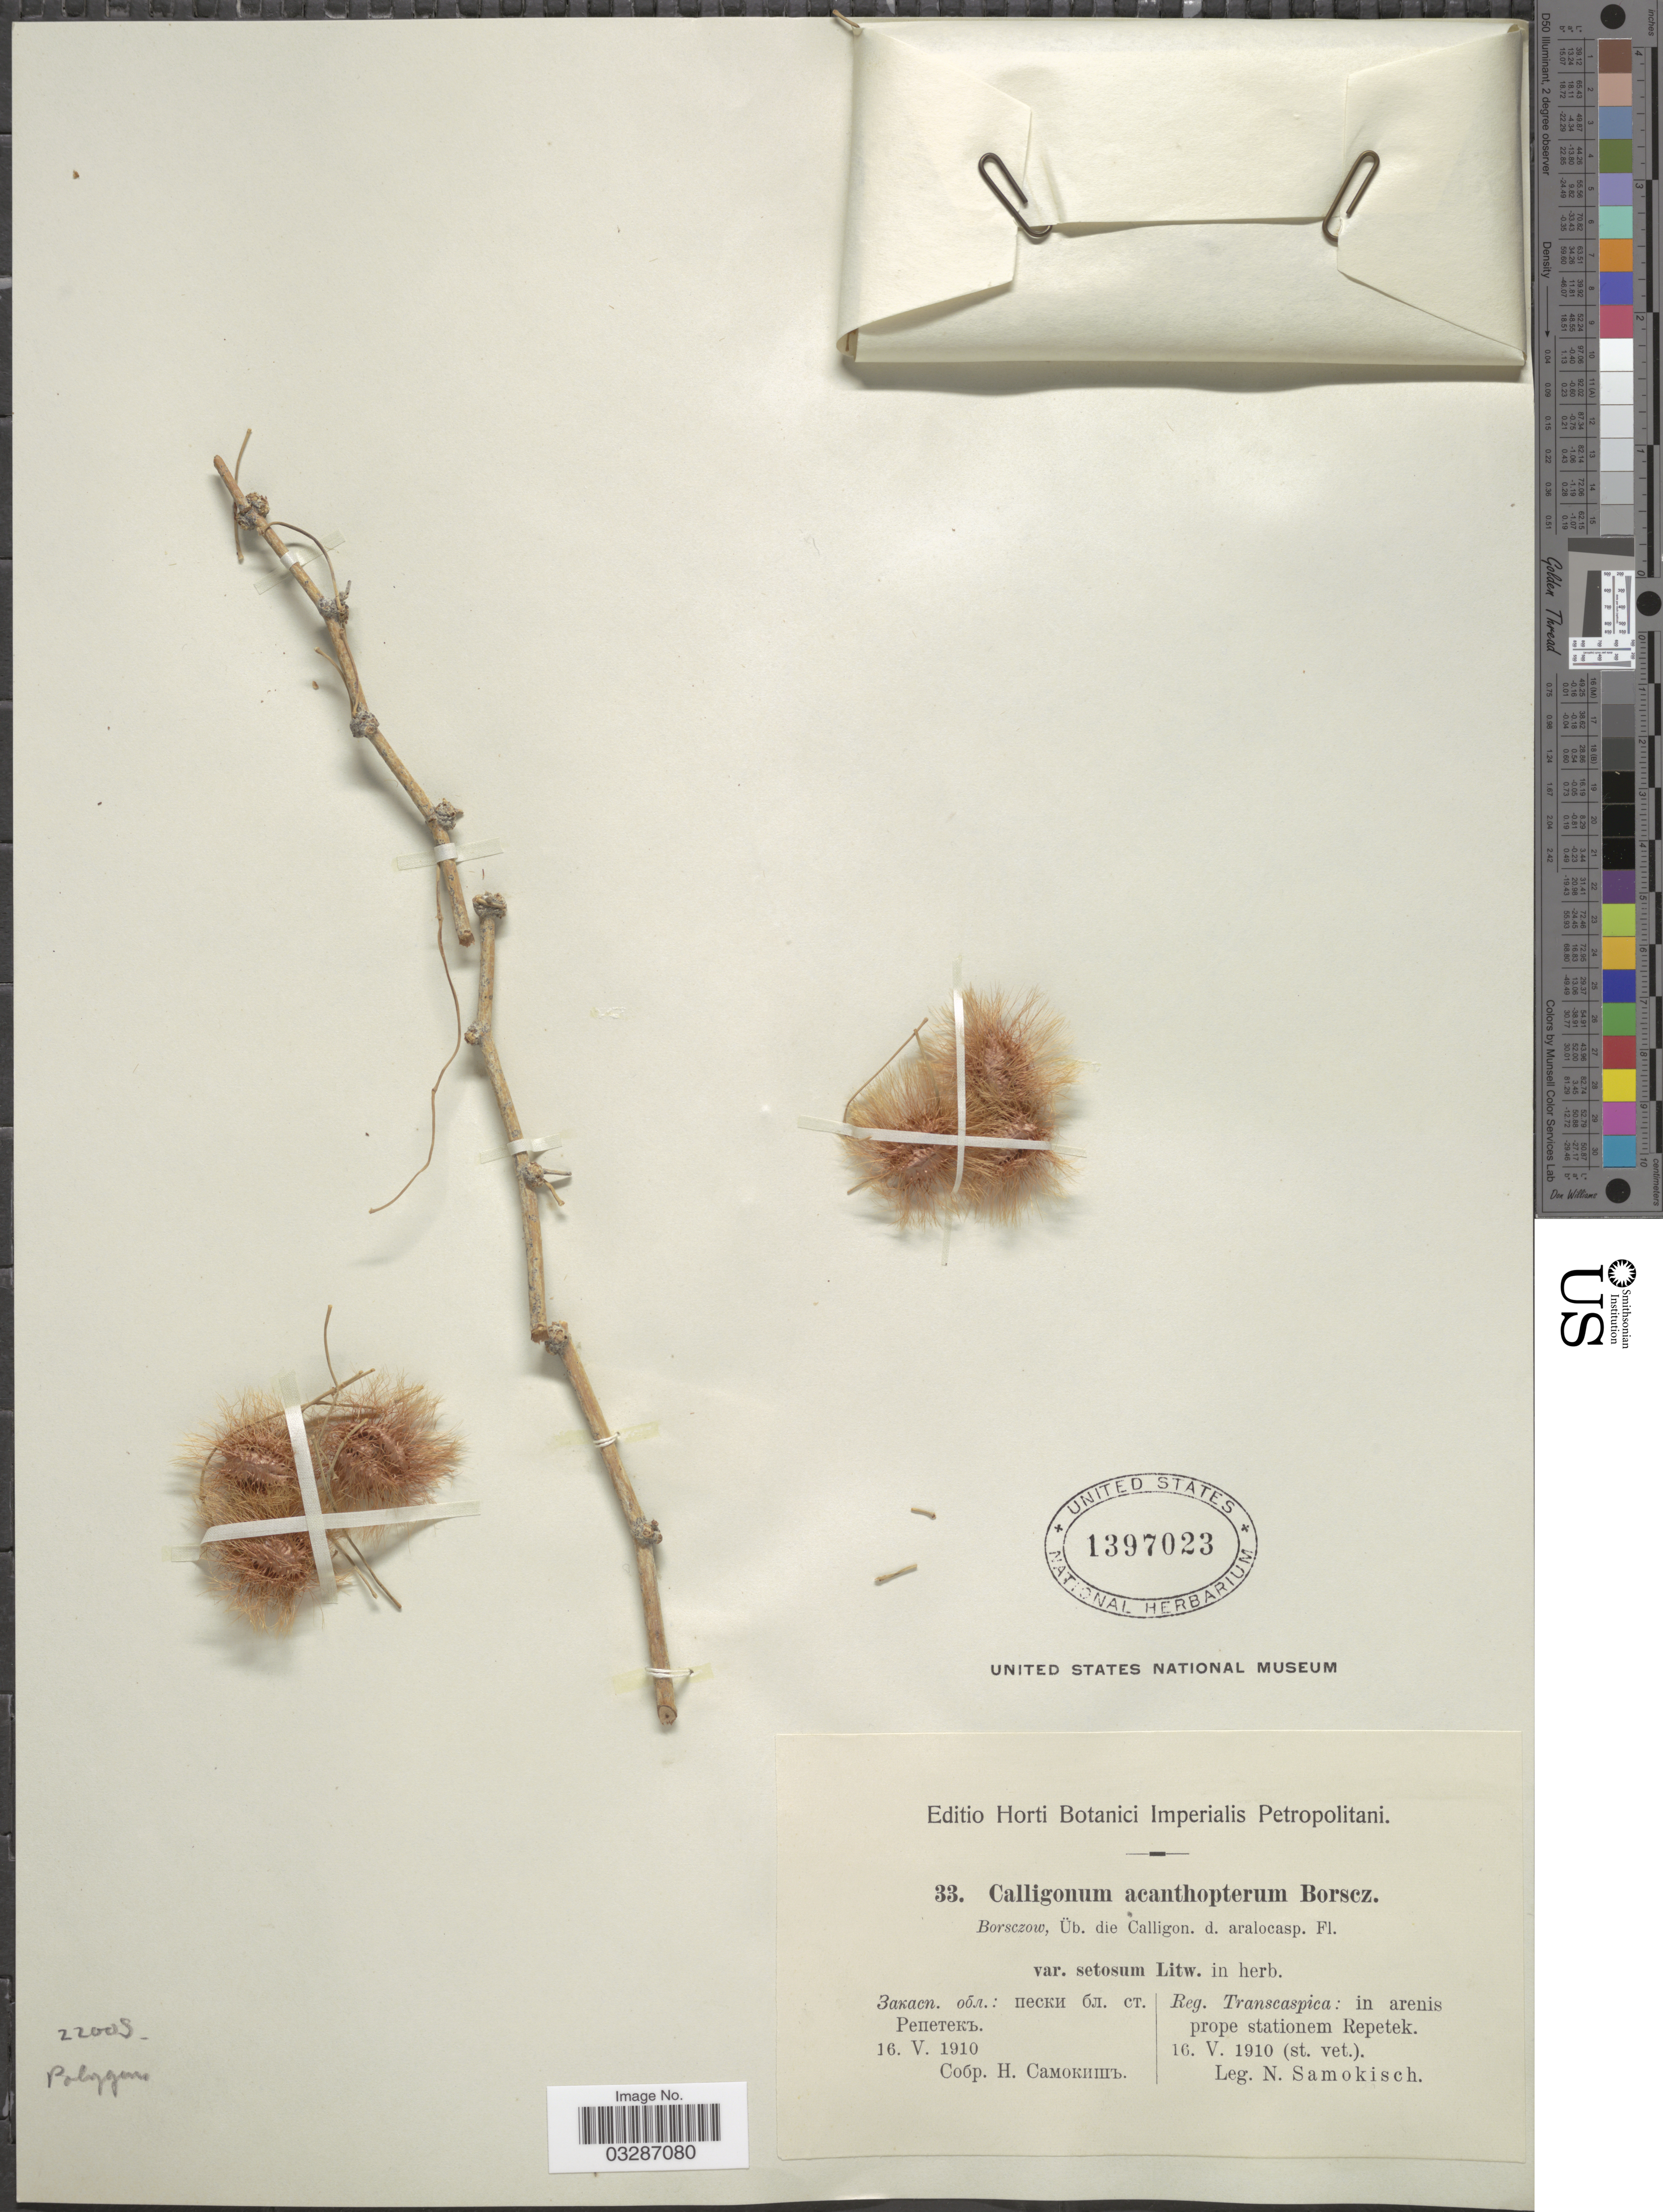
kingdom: Plantae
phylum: Tracheophyta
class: Magnoliopsida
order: Caryophyllales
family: Polygonaceae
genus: Calligonum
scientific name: Calligonum acanthopterum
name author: I.G. Borshch.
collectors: N. Samokisch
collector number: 33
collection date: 1910-05-16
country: Turkmenistan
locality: Reg. Transcaspica: in arenis prope stationem Repetek.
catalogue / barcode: US 1397023